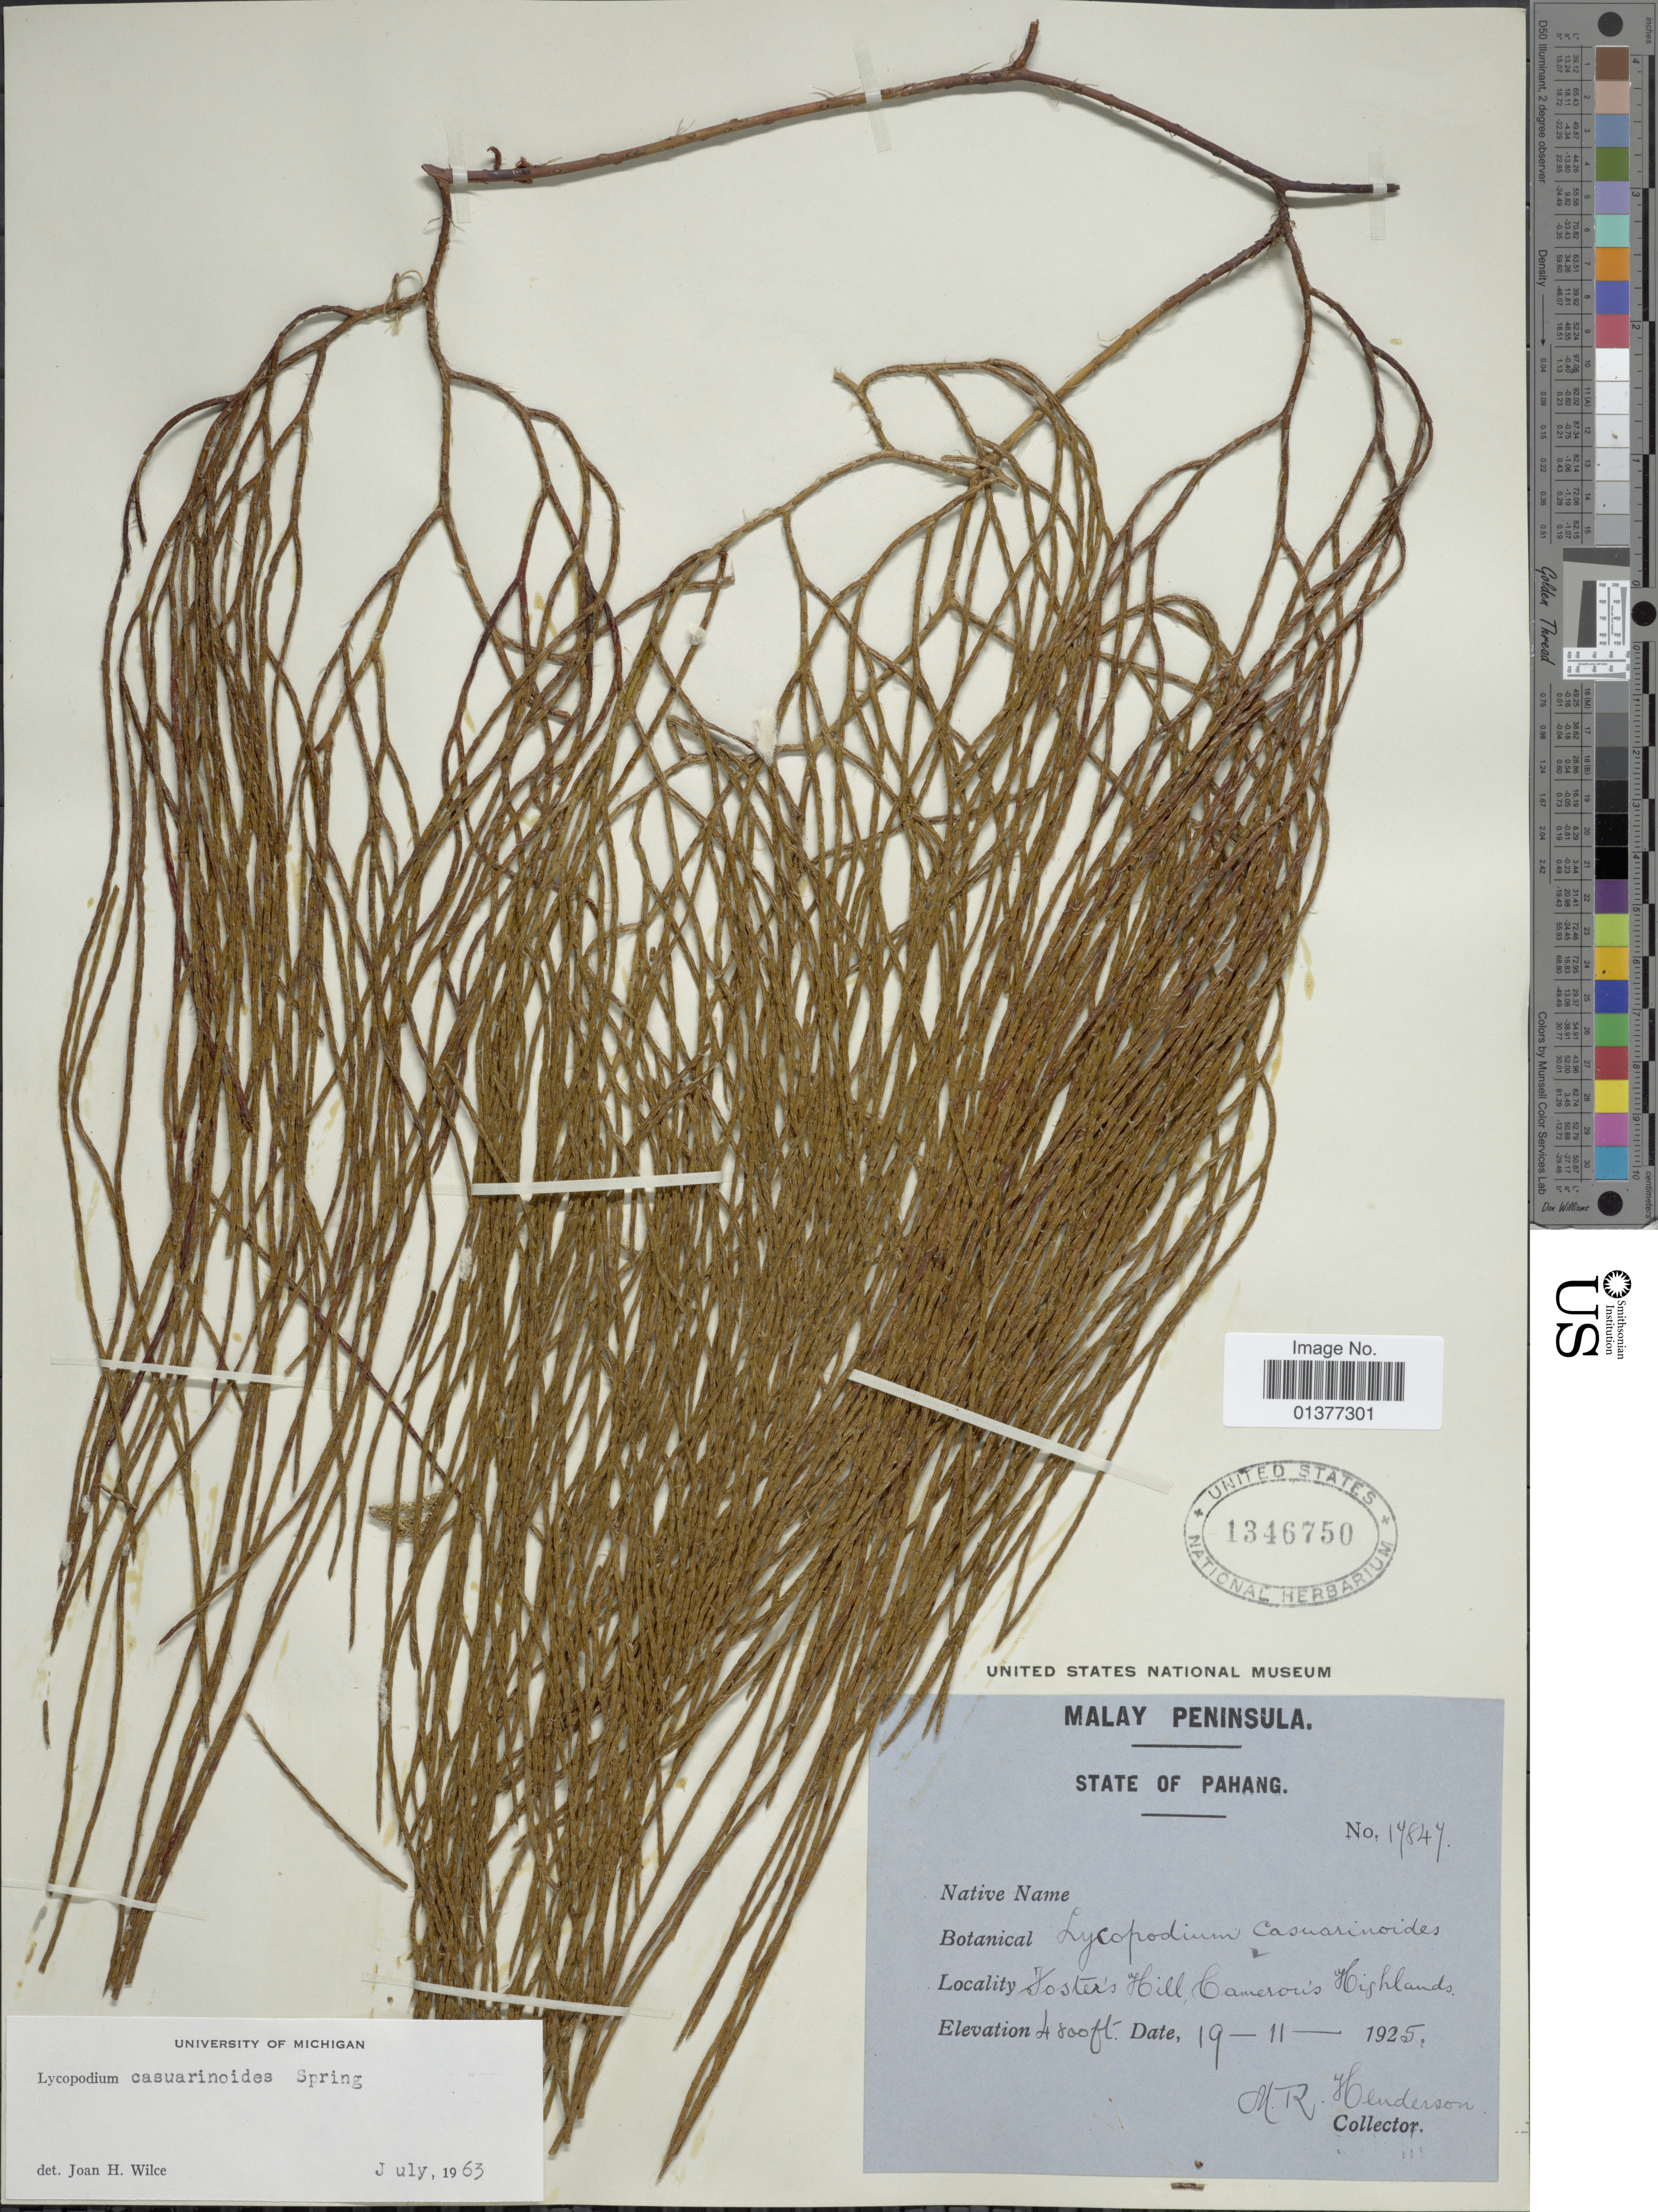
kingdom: Plantae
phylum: Tracheophyta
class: Lycopodiopsida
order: Lycopodiales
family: Lycopodiaceae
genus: Lycopodiastrum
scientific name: Lycopodiastrum casuarinoides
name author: (Spring) Holub ex R.D. Dixit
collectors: M. Henderson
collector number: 17847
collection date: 1925-11-19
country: Malaysia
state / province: Pahang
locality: Kosters hill, Camerous Highlands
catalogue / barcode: US 1346750